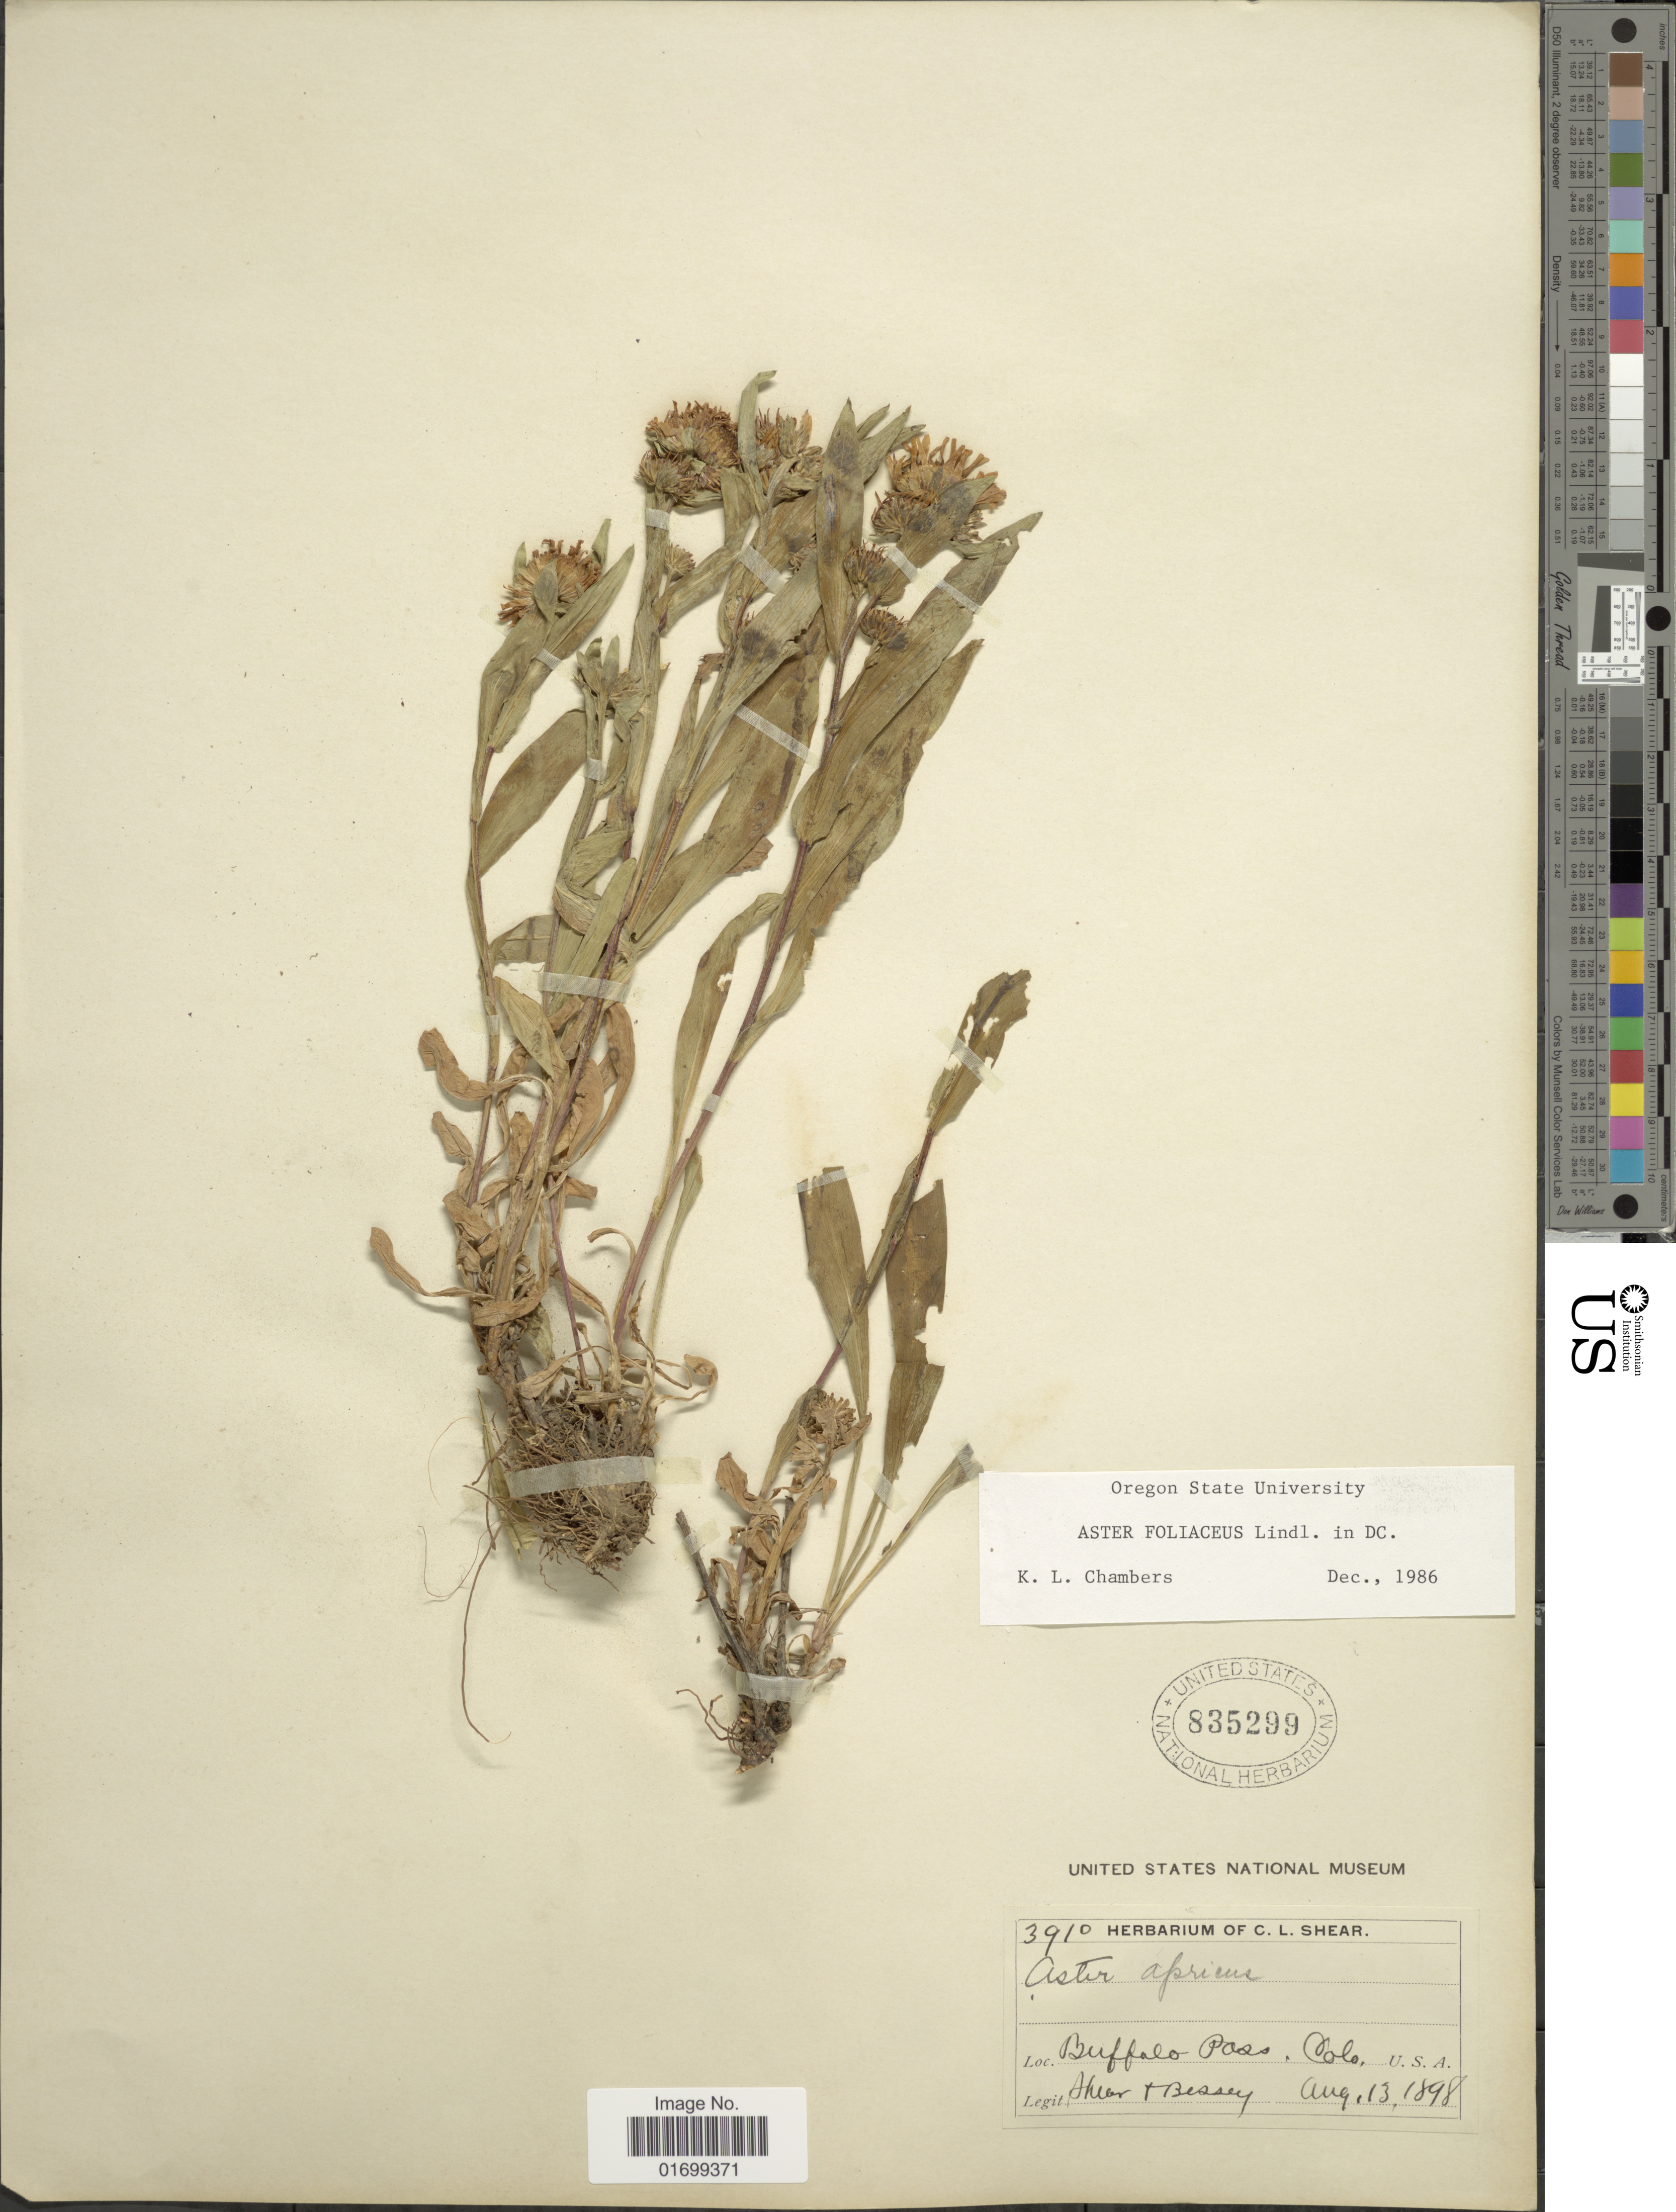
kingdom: Plantae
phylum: Tracheophyta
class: Magnoliopsida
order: Asterales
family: Asteraceae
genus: Symphyotrichum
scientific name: Symphyotrichum foliaceum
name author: (Lindl. ex DC.) G.L. Nesom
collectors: C. L. Shear & -. Bessey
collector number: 3910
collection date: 1898-08-13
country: United States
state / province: Colorado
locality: Buffalo Pass.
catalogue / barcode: US 835299